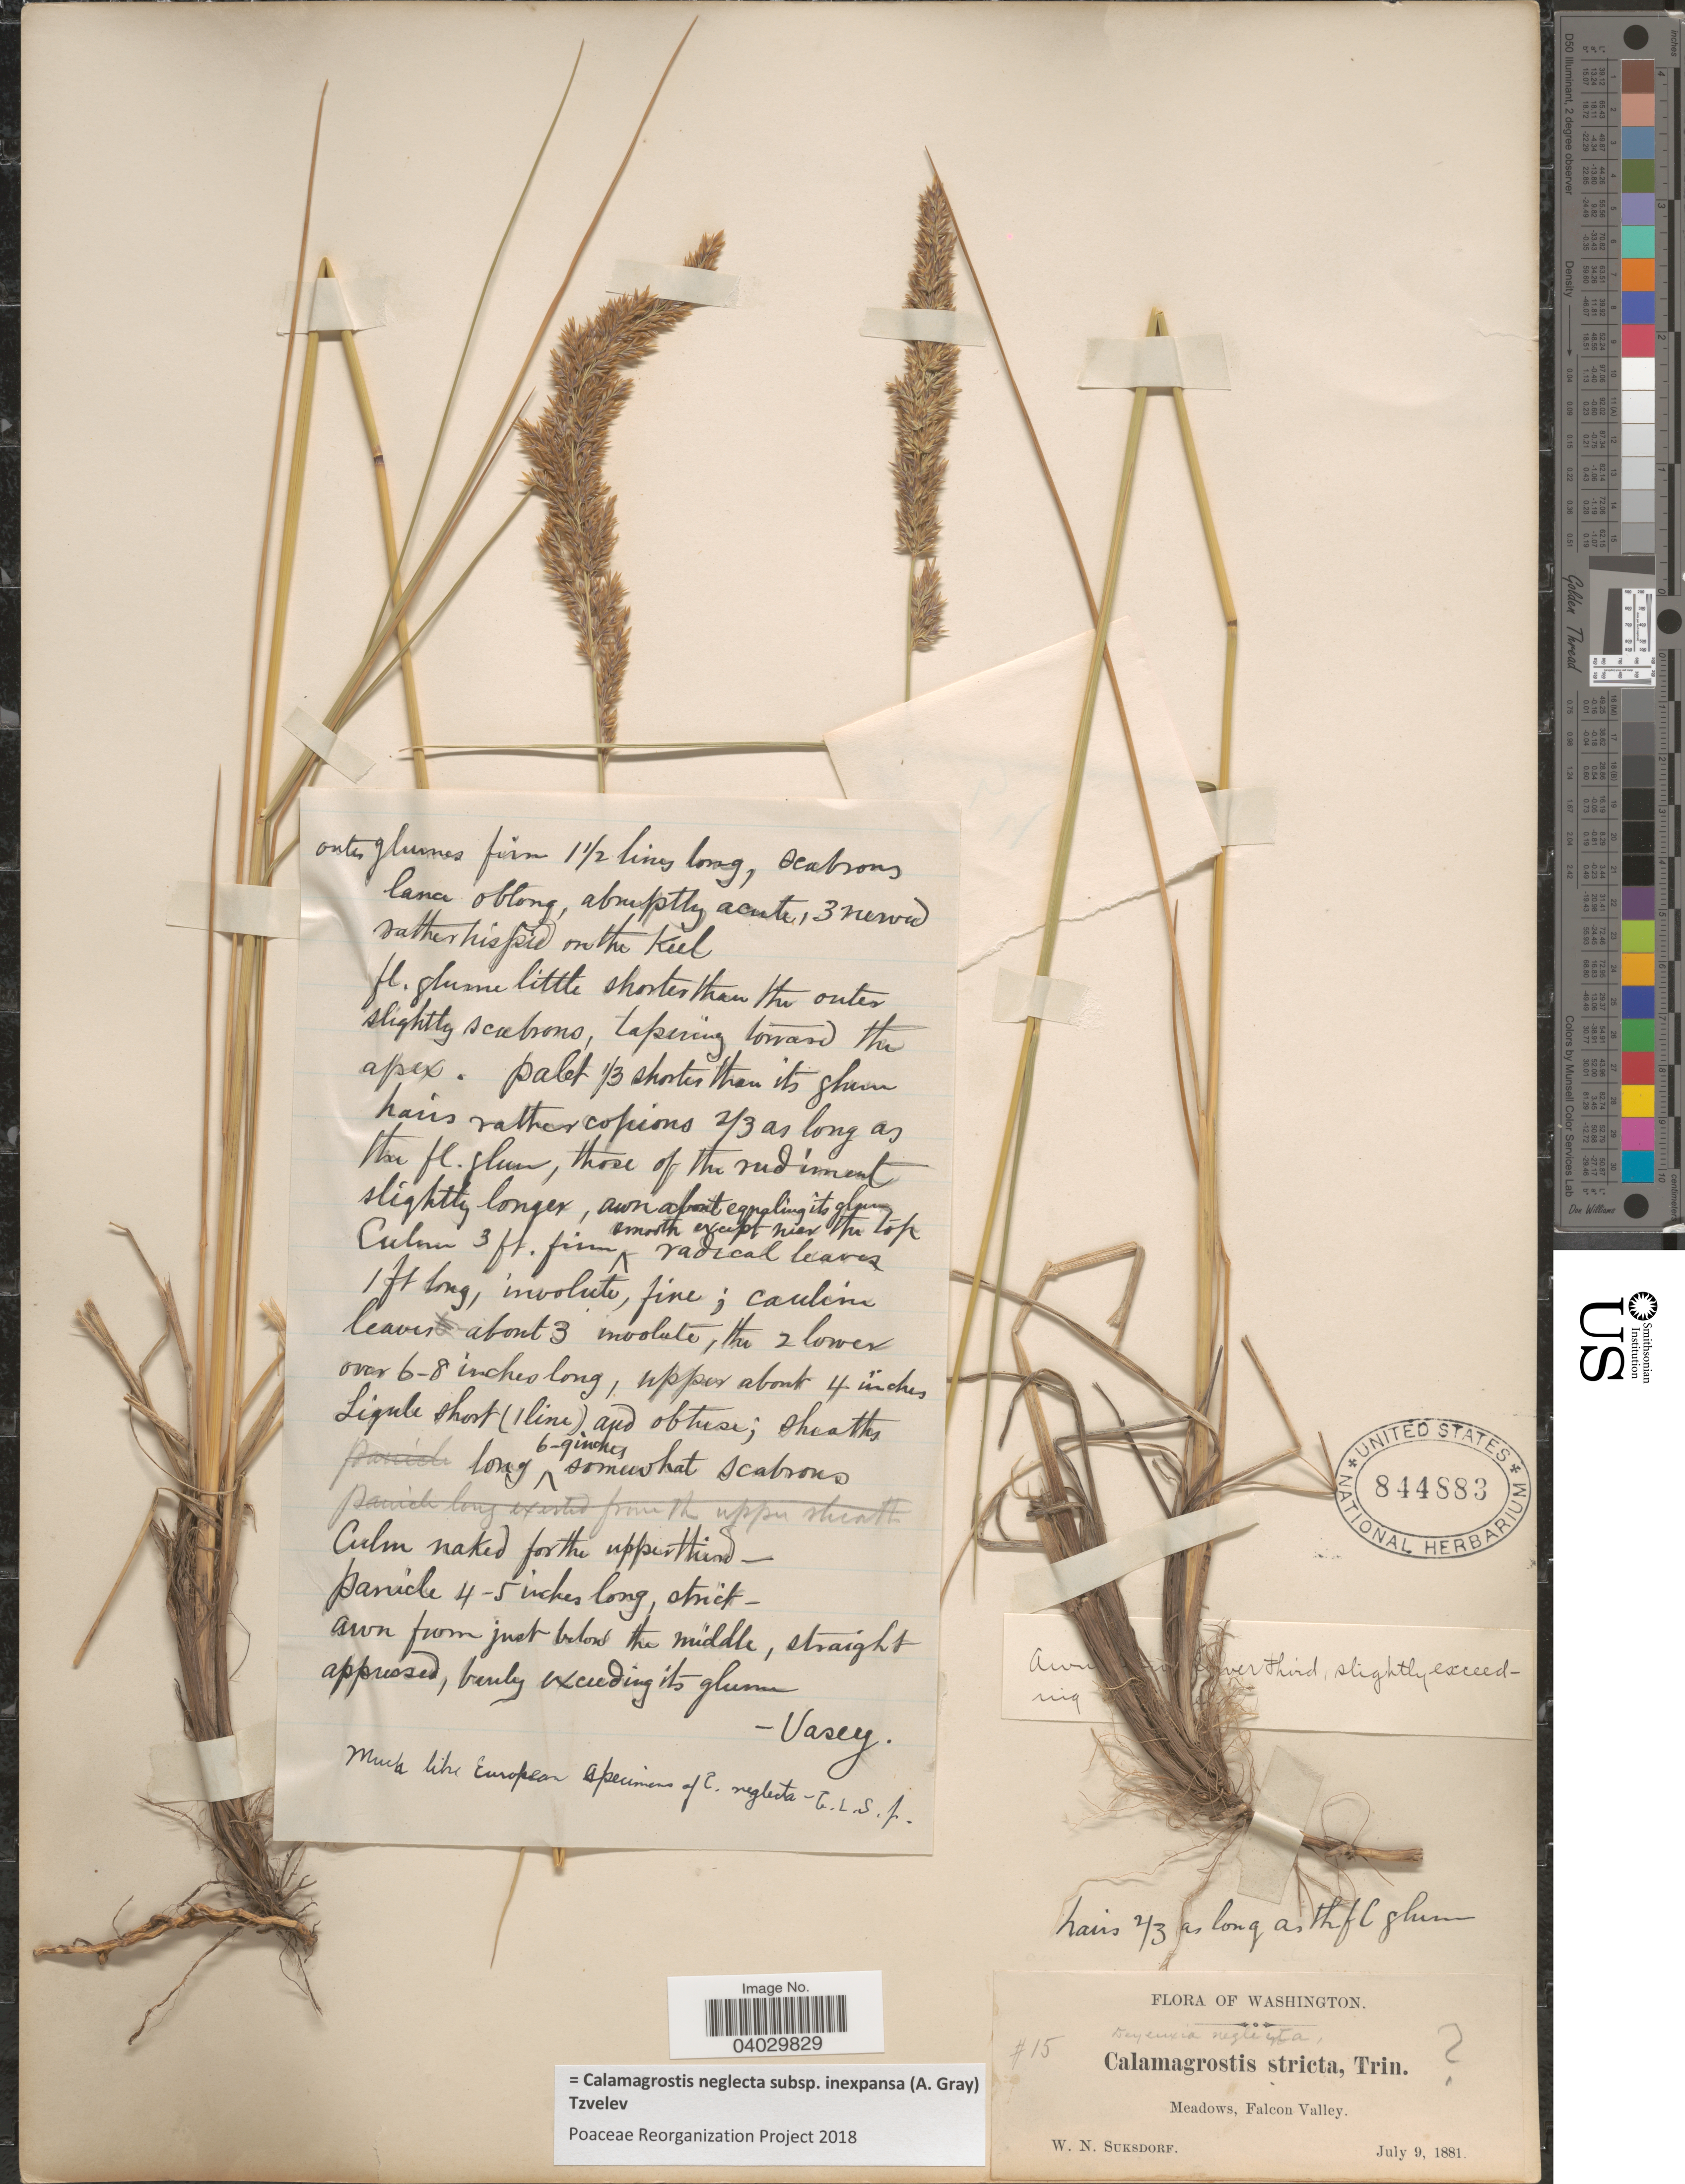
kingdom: Plantae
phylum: Tracheophyta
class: Liliopsida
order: Poales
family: Poaceae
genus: Calamagrostis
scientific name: Calamagrostis neglecta subsp. inexpansa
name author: (A. Gray) Tzvelev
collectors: W. N. Suksdorf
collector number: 15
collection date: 1881-07-09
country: United States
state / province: Washington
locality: Meadows, Falcon Valley.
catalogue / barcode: US 844883